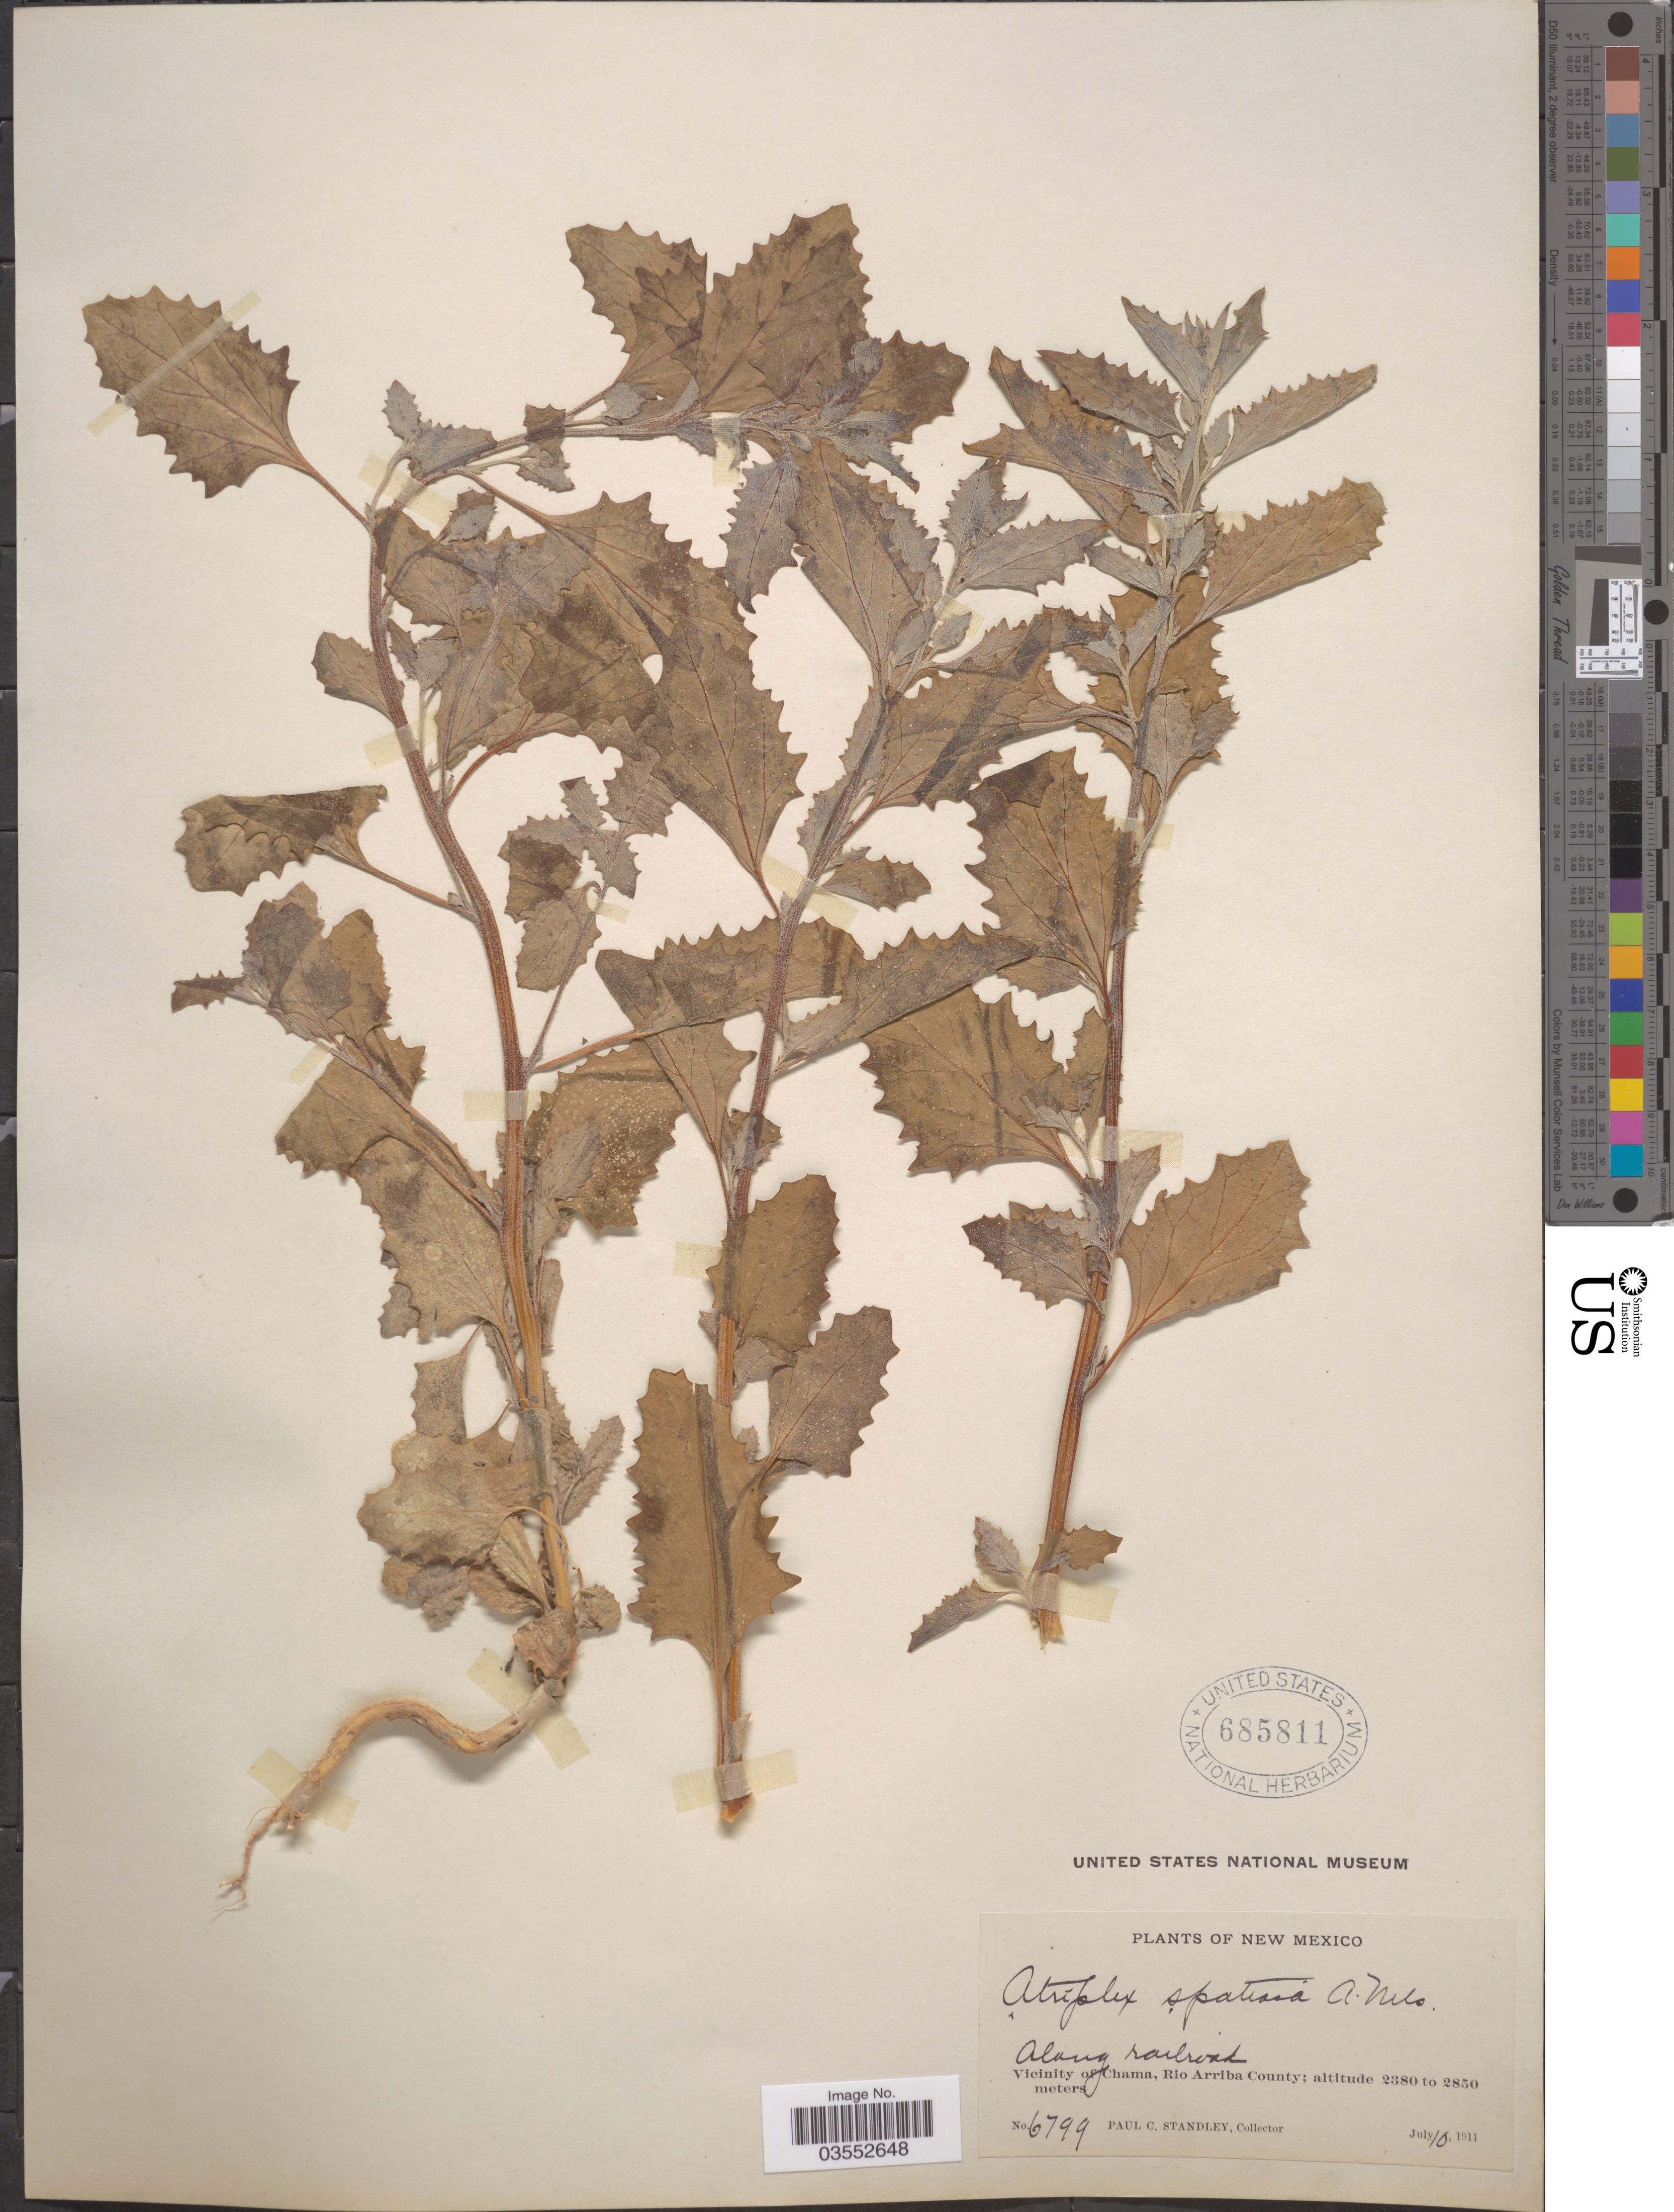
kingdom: Plantae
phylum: Tracheophyta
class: Magnoliopsida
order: Caryophyllales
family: Amaranthaceae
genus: Atriplex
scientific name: Atriplex rosea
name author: L.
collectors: P. C. Standley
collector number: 6799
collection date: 1911-07-10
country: United States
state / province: New Mexico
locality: Along railroad. Vicinity of Chama, Rio Arriba County.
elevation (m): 2380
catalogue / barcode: US 685811